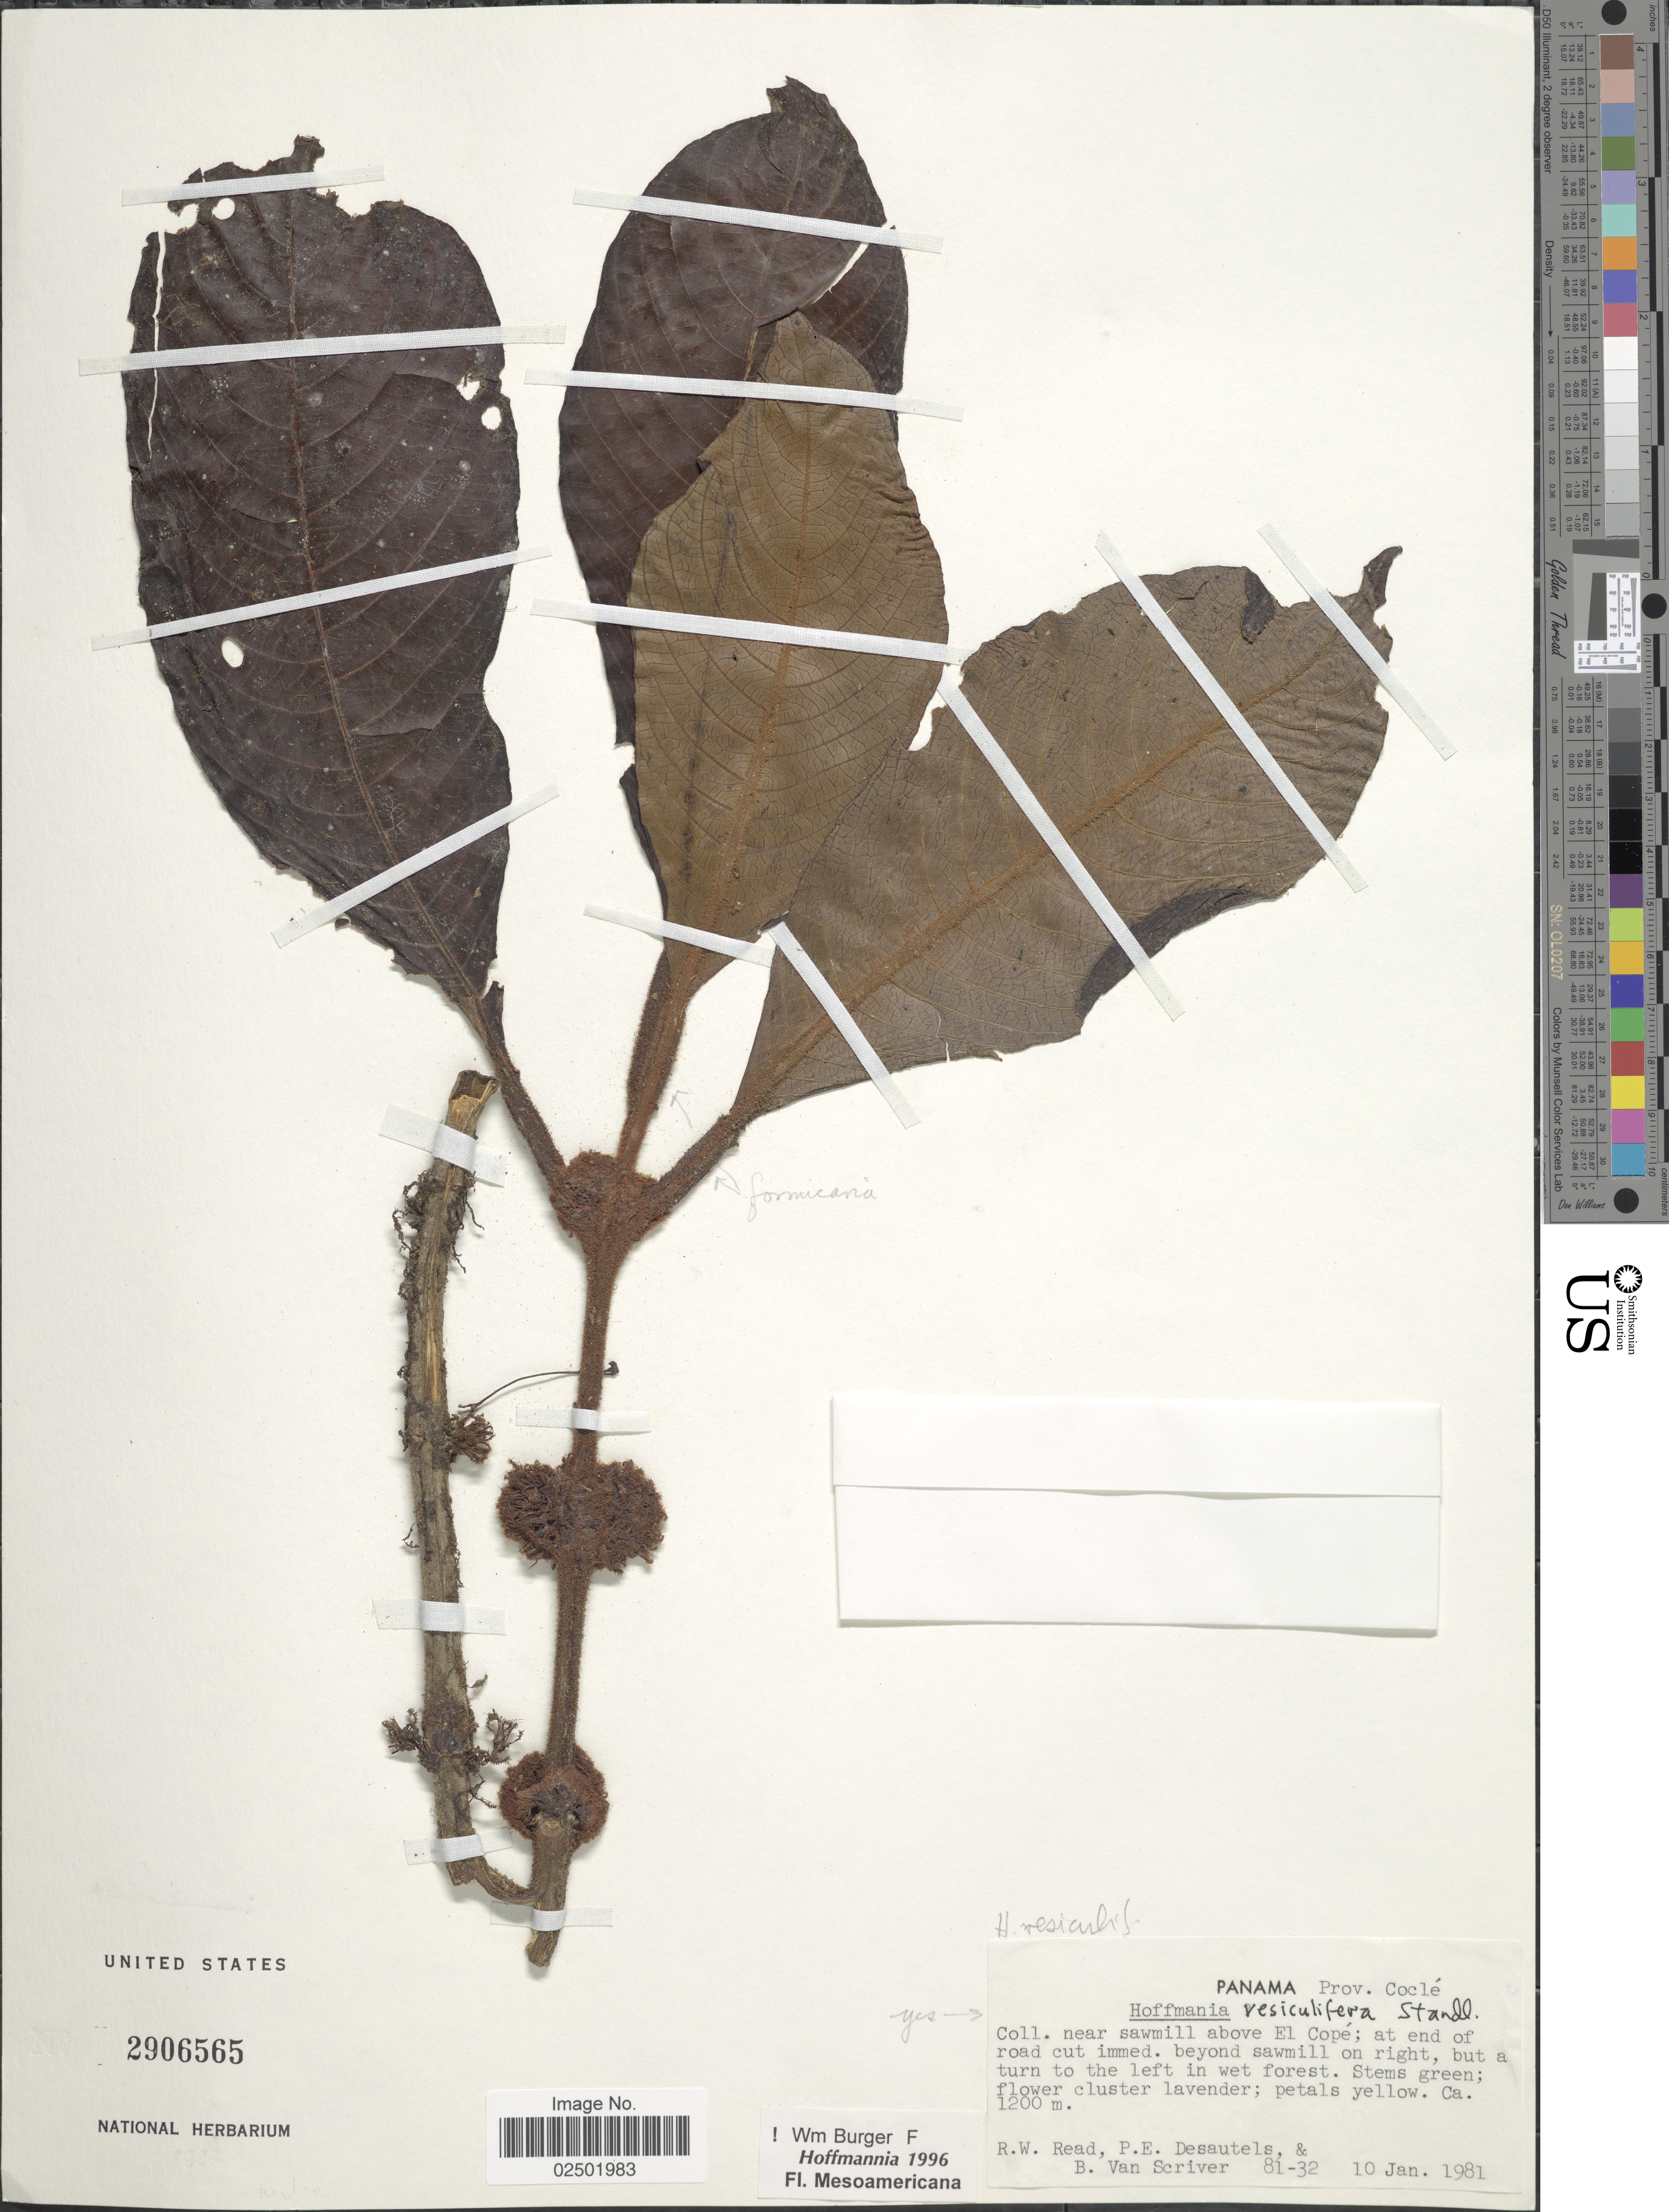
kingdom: Plantae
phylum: Tracheophyta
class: Magnoliopsida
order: Gentianales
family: Rubiaceae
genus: Hoffmannia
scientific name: Hoffmannia tetrastigma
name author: Donn. Sm.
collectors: R. W. Read, P. Desautels & B. Van Scriver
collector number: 81-32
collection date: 1981-01-10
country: Panama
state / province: Coclé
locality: near sawmill above El Cope; at end of road cut immed. beyond sawmill on right, but a turn to the left in wet forest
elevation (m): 1200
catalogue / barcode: US 2906565